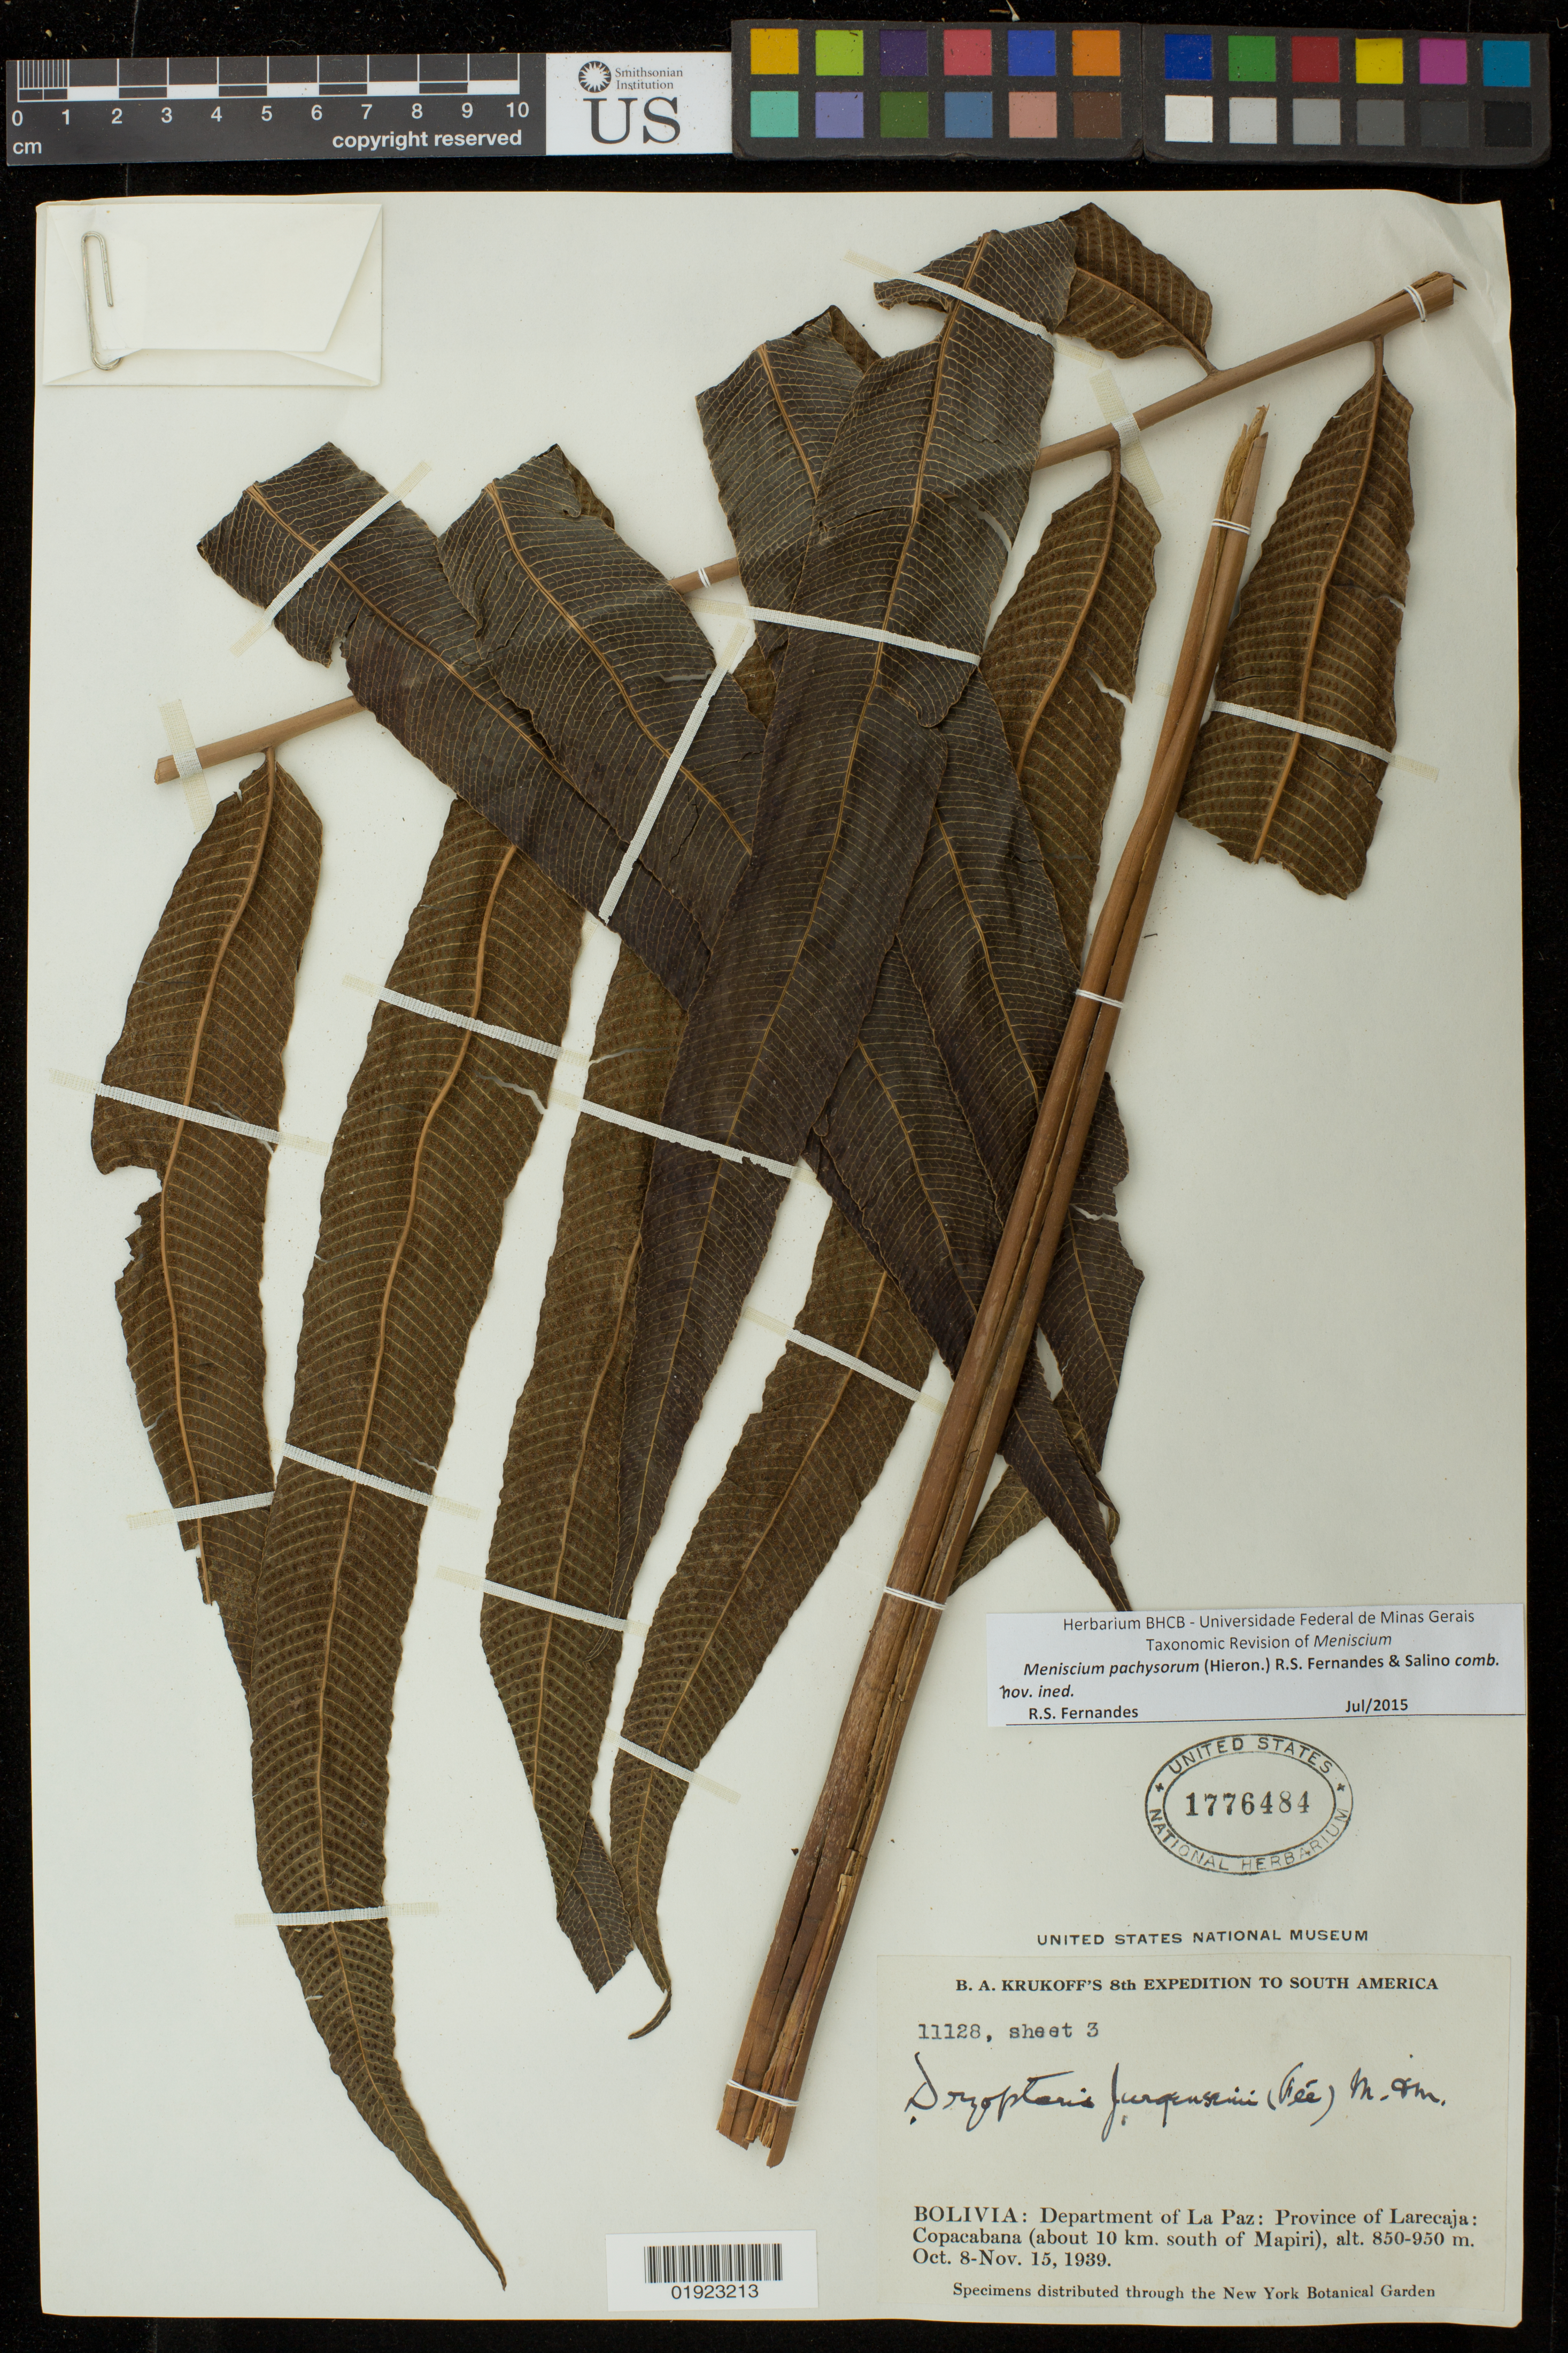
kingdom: Plantae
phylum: Tracheophyta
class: Polypodiopsida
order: Polypodiales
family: Thelypteridaceae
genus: Meniscium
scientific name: Meniscium pachysorum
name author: (Hieron.) Fernandes & Salino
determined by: Fernandes, R. S.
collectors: B. A. Krukoff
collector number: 11128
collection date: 1939-10-08/1939-11-15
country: Bolivia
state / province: La Páz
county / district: Larecaja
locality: Copacabana (about 10 km south of Mapiri).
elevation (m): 850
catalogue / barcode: US 1776484